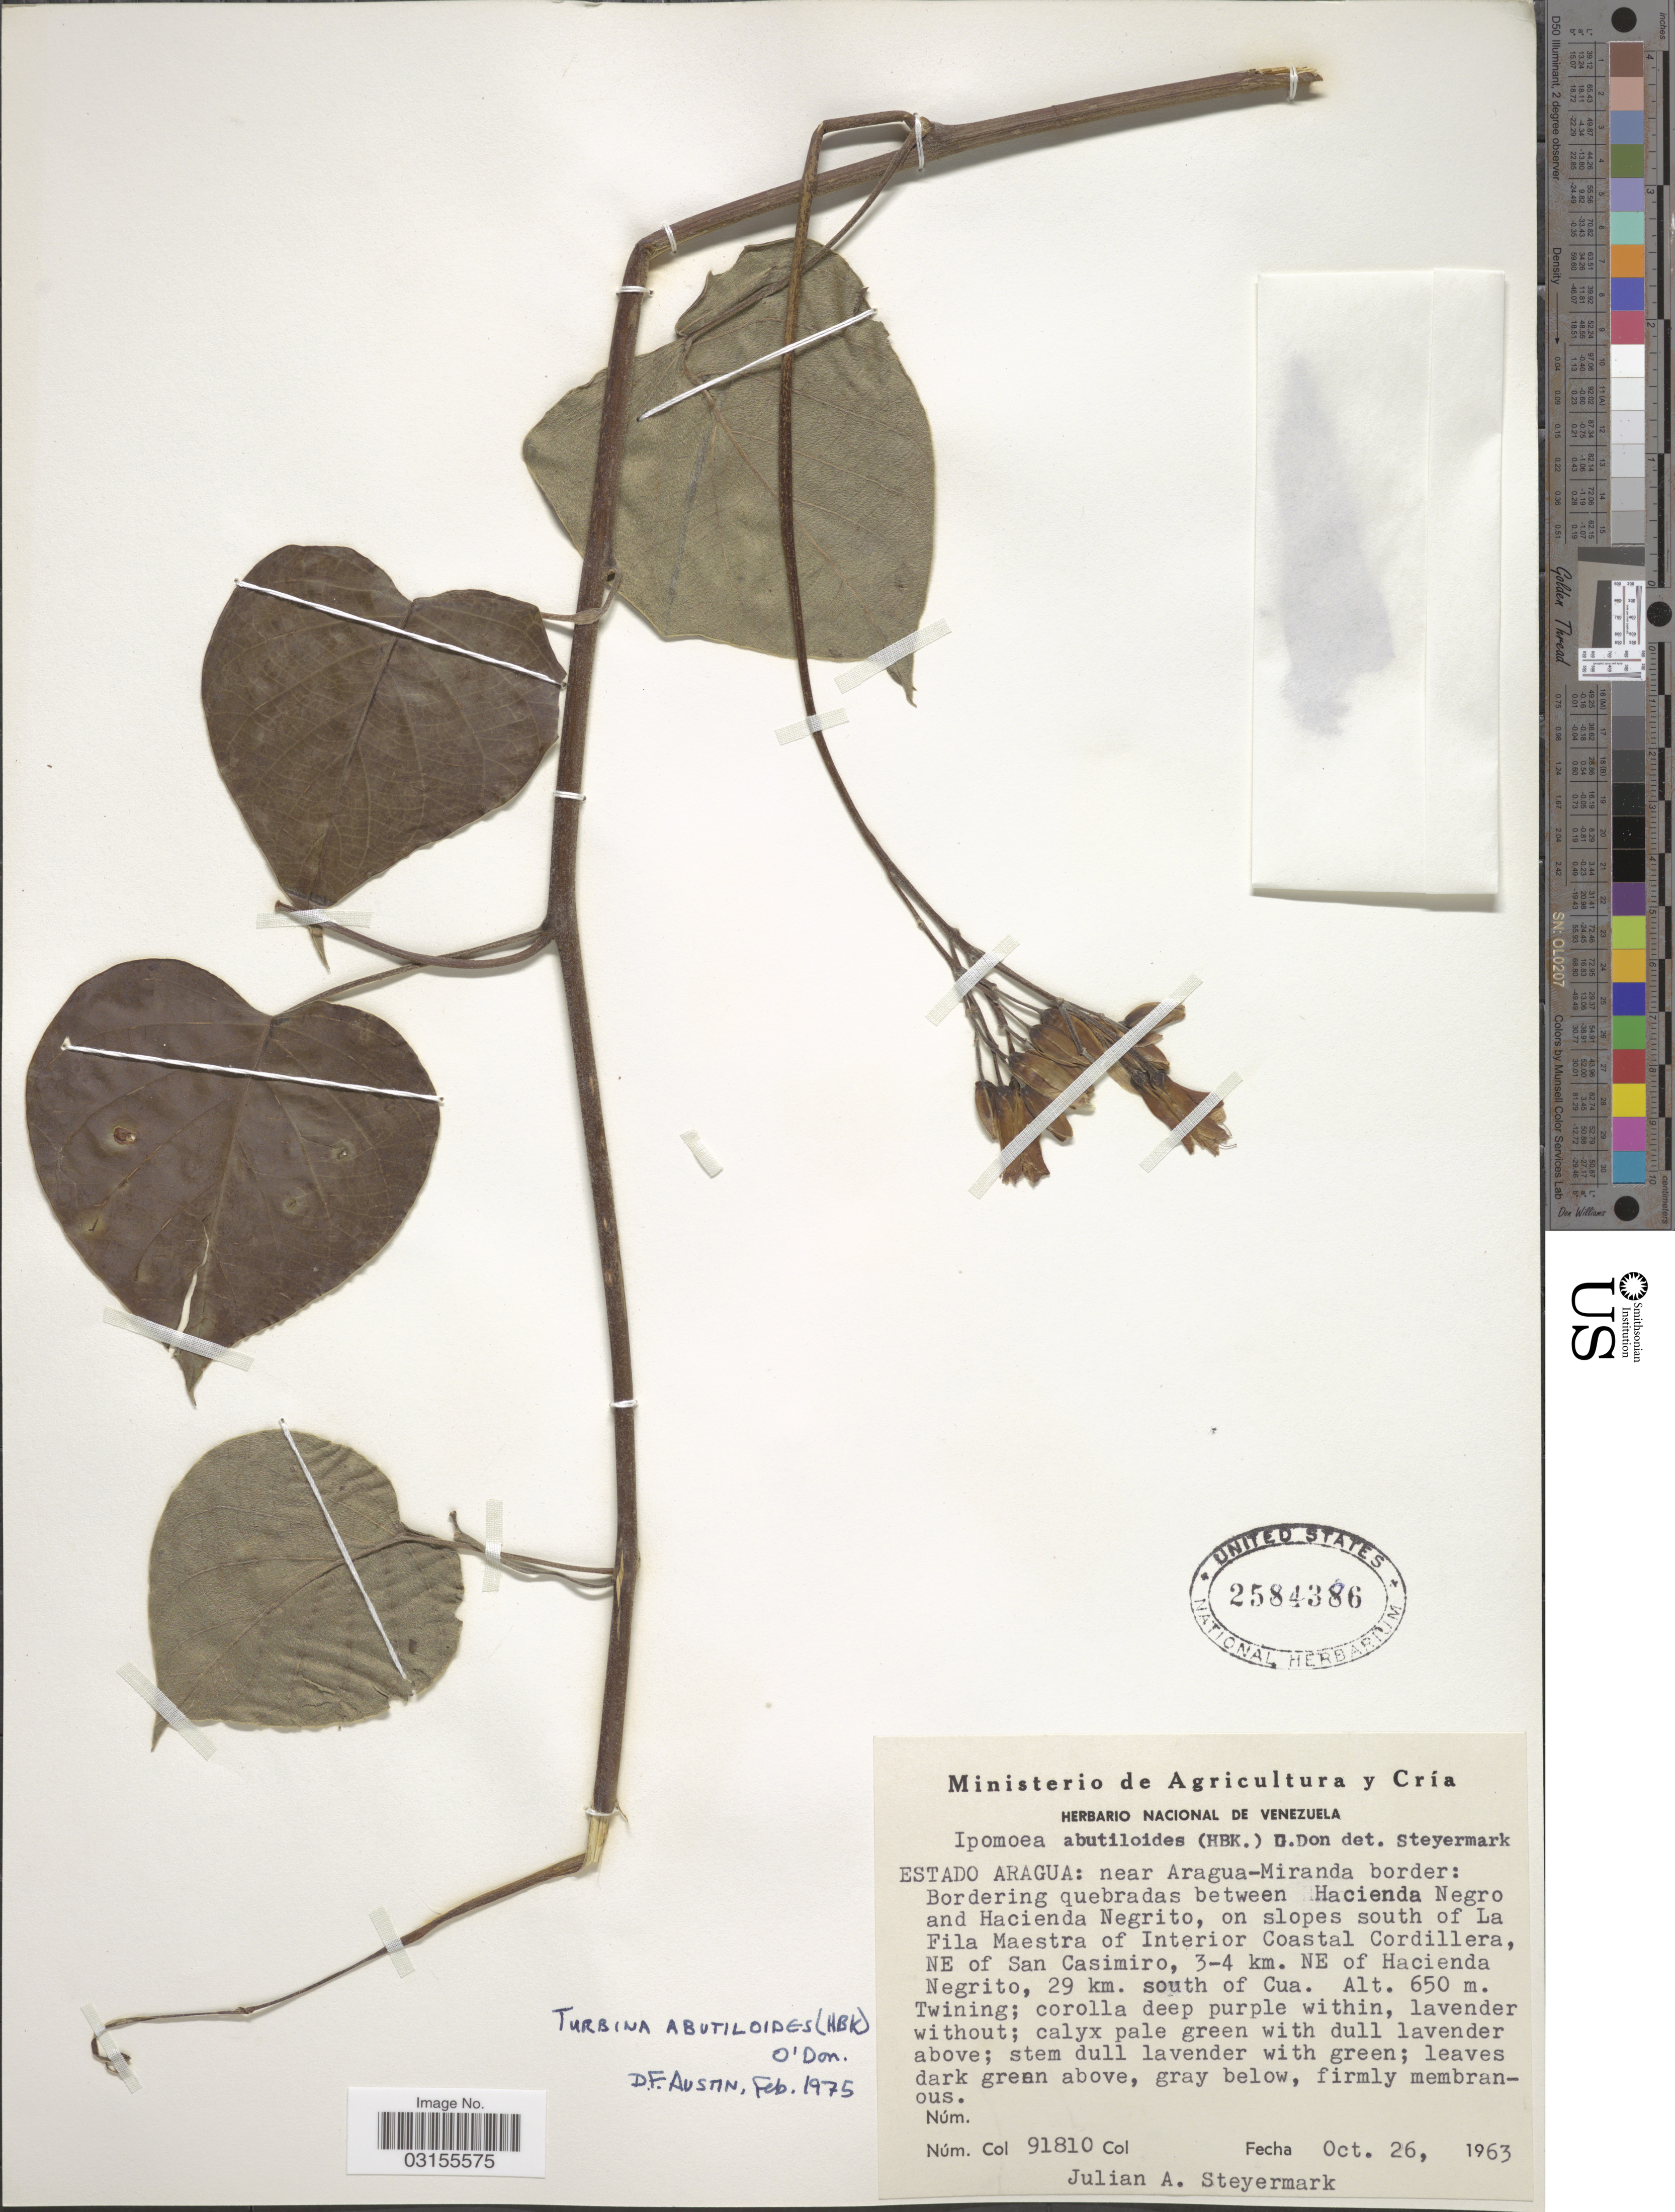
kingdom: Plantae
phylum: Tracheophyta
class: Magnoliopsida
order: Solanales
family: Convolvulaceae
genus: Turbina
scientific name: Turbina abutiloides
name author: (Kunth) O'Donell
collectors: J. Steyermark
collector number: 91810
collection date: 1963-10-26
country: Venezuela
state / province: Aragua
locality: Near Aragua-Miranda border: Bordering quebradas between Hacienda Negro and Hacienda Negrito, on slopes south of La Fila Maestra of Interior Coastal Cordillera, 3-4 km. NE of Hacienda Negrito, 29 km. south of Cua.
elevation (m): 650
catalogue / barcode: US 2584386